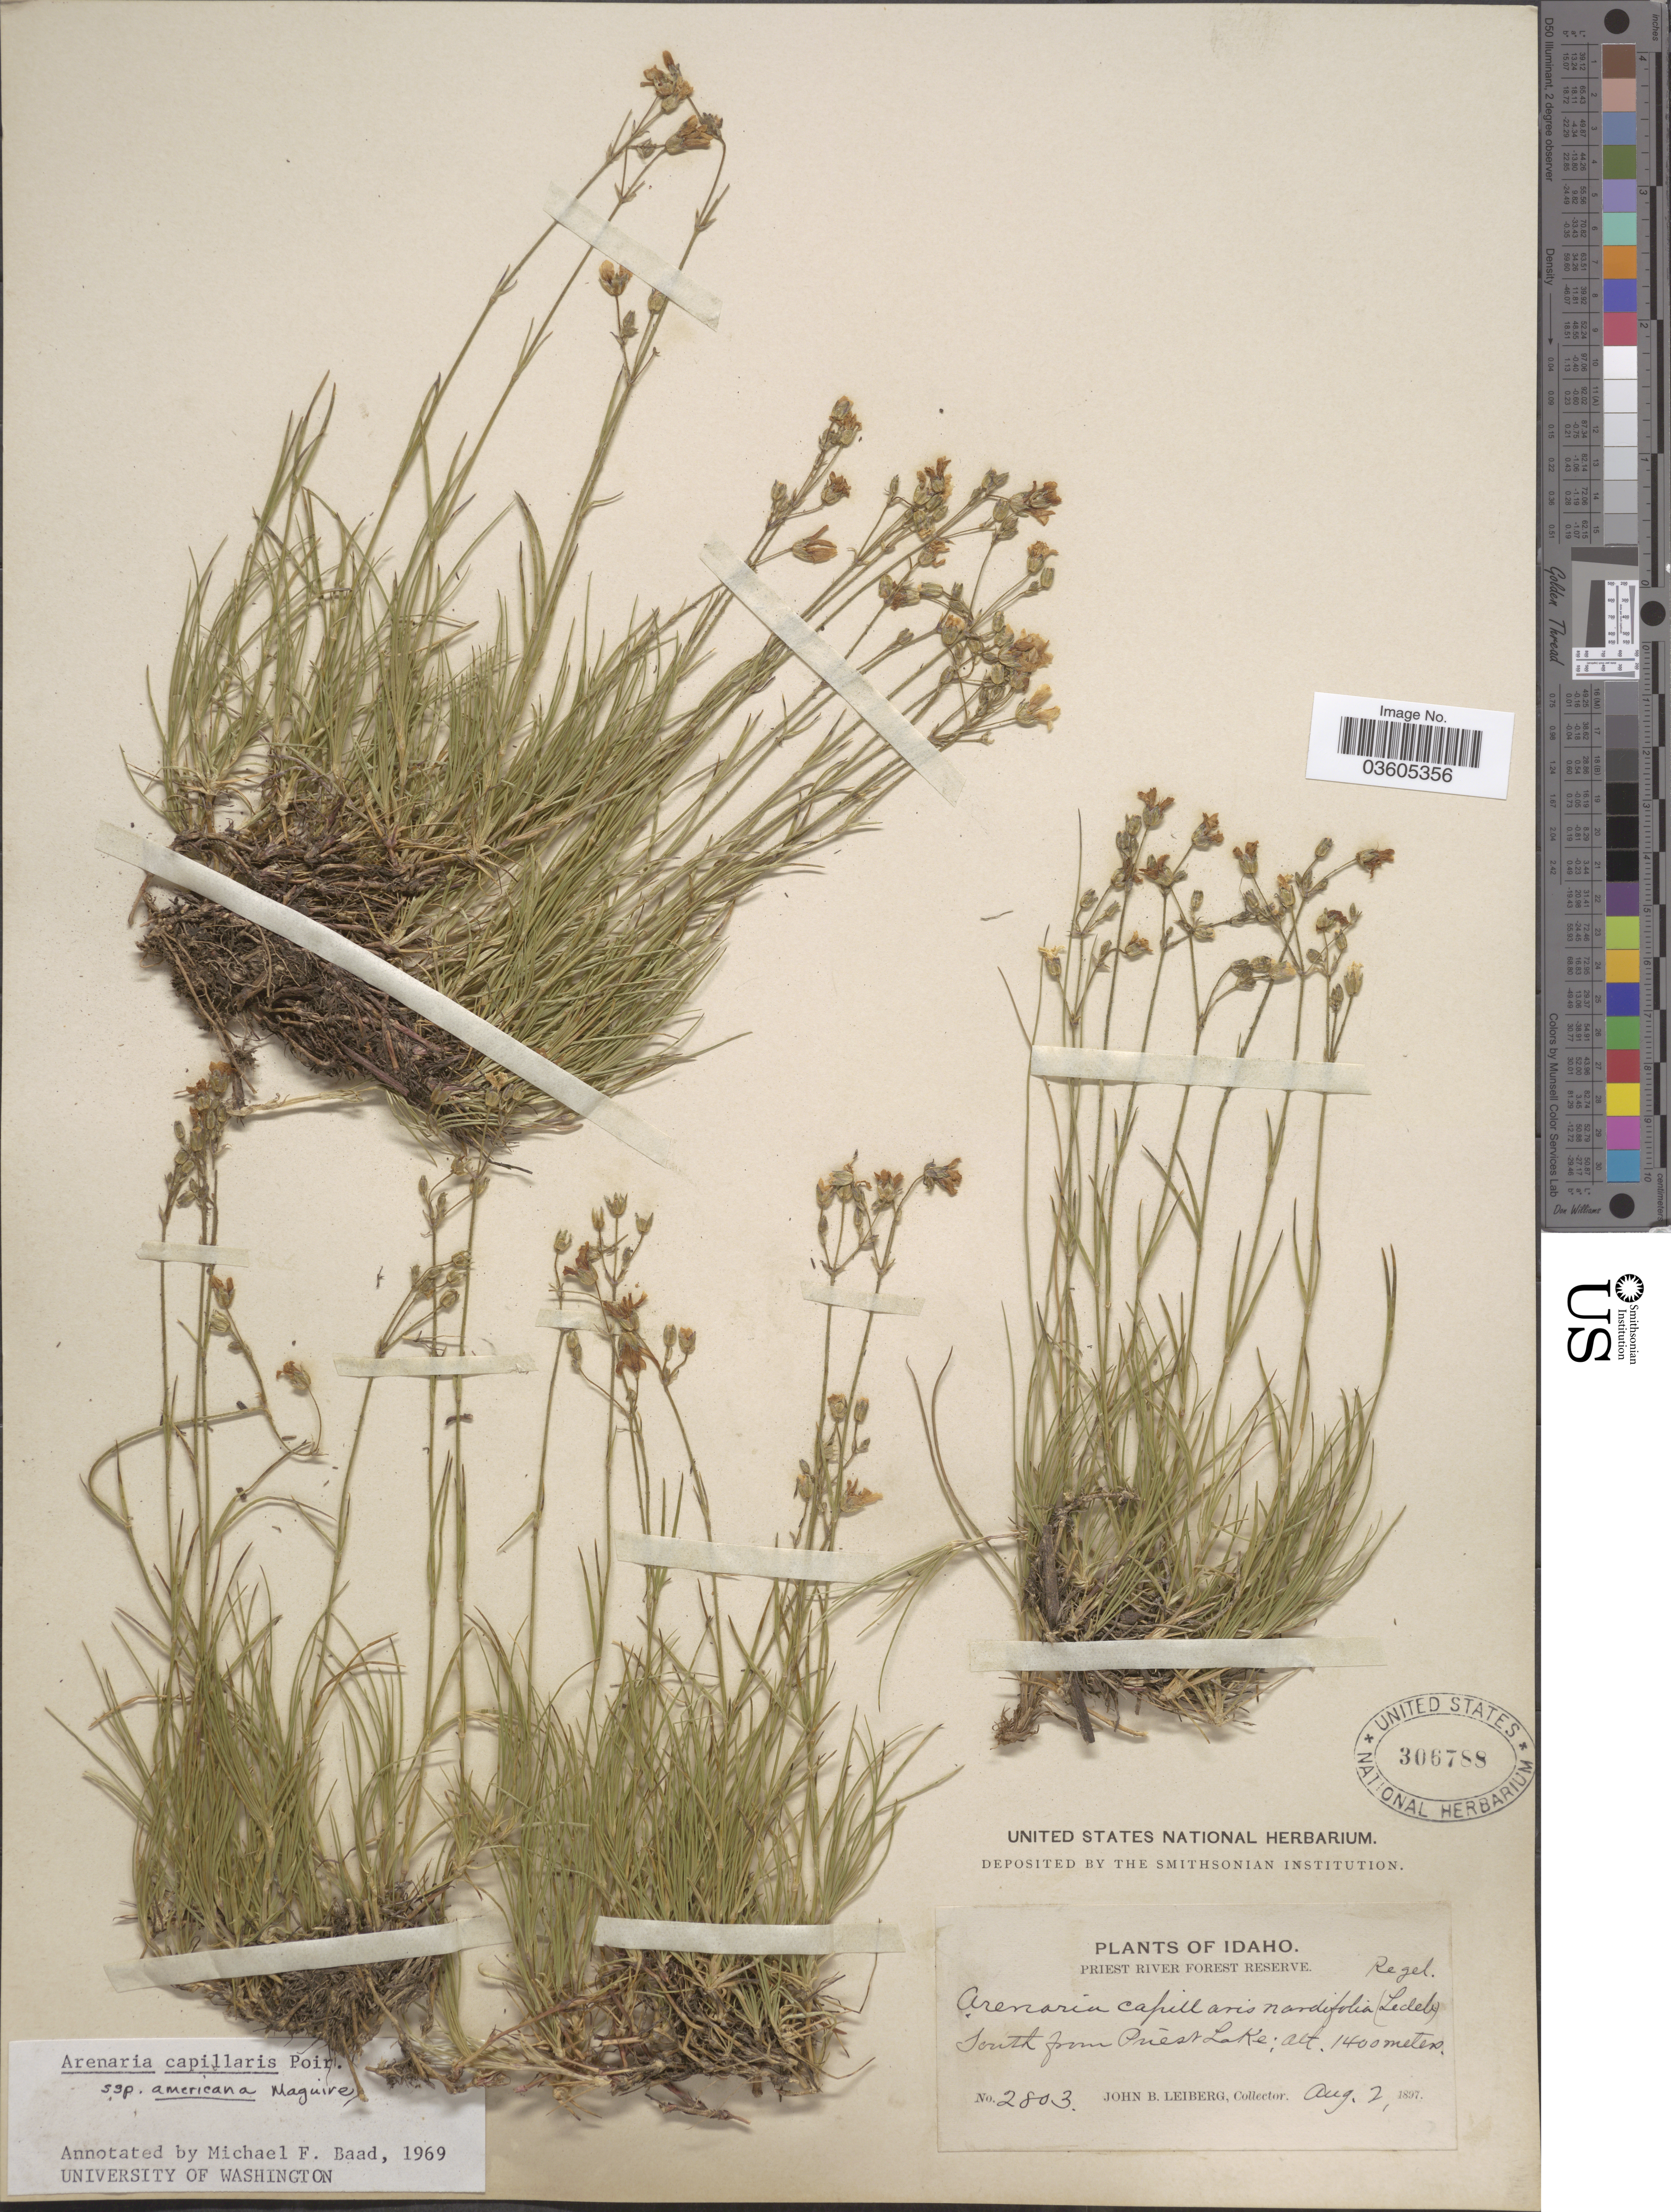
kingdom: Plantae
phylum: Tracheophyta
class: Magnoliopsida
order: Caryophyllales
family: Caryophyllaceae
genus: Eremogone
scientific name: Eremogone capillaris var. americana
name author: (Maguire) R.L. Hartm. & Rabeler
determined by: U.S. National Herbarium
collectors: J. B. Leiberg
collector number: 2803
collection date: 1897-08-02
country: United States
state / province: Idaho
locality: Priest River Forest Reserve. South from Priest Lake.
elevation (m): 1400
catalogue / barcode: US 306788